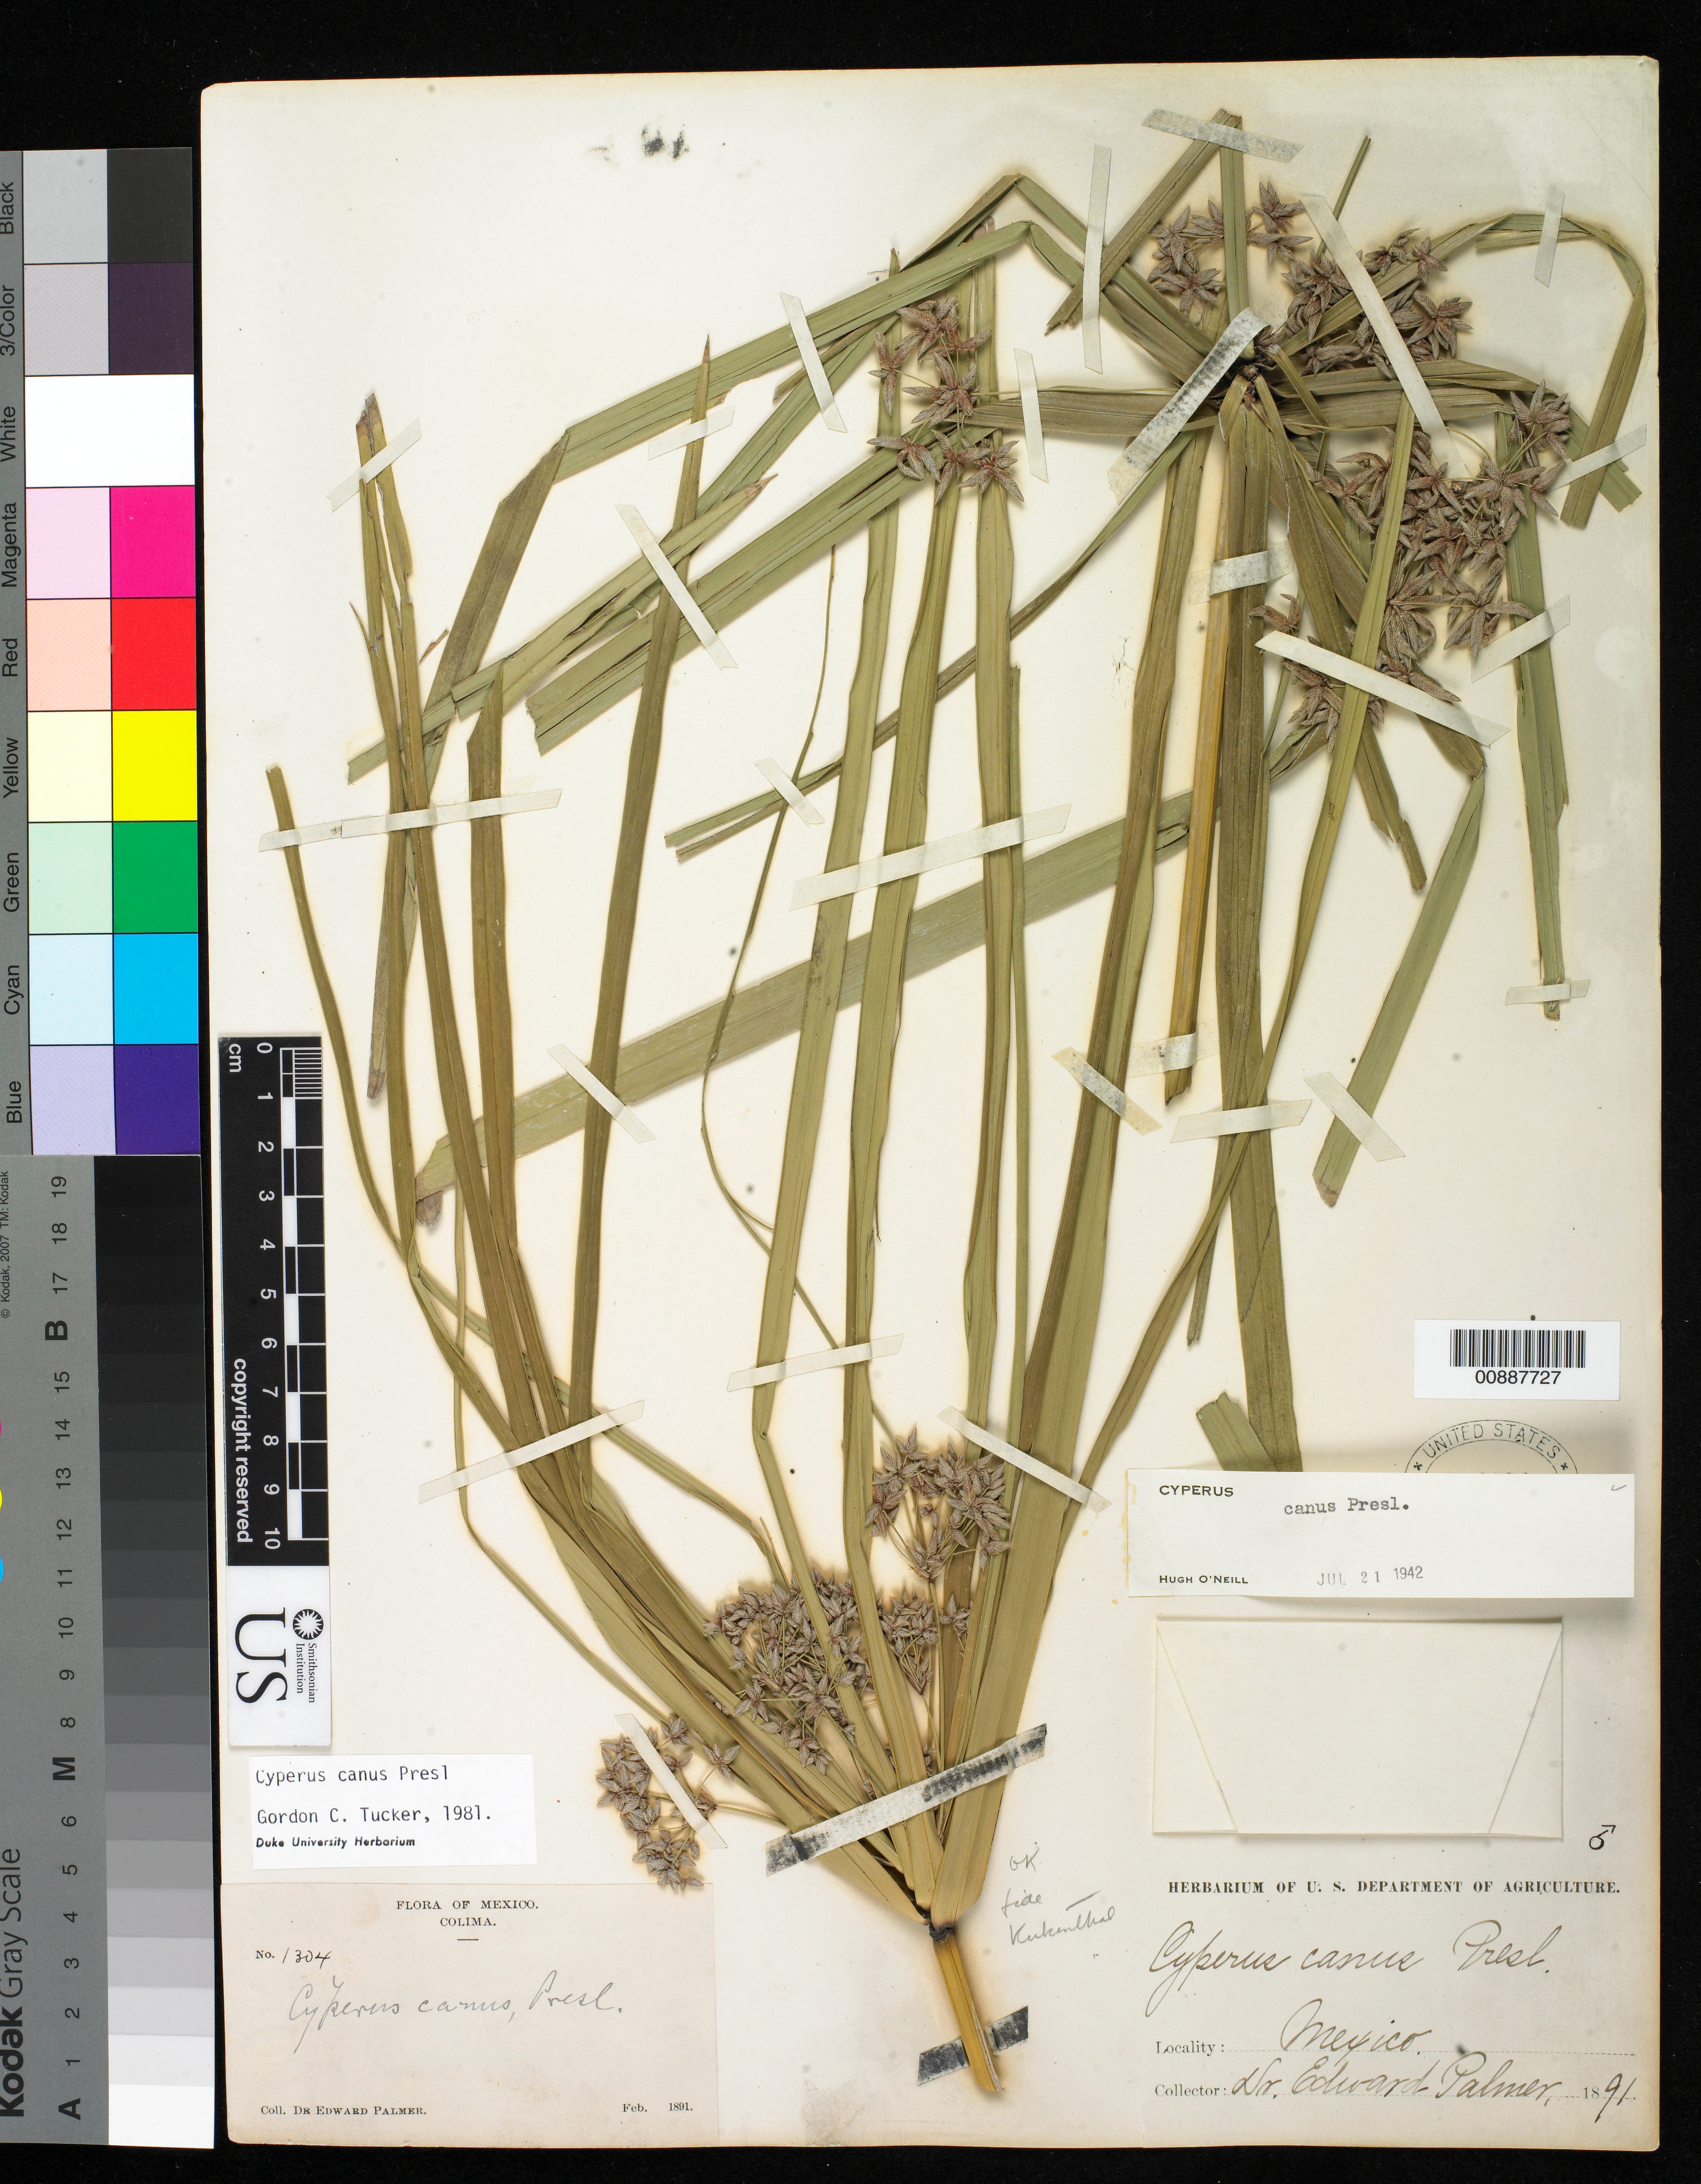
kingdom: Plantae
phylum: Tracheophyta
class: Liliopsida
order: Poales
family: Cyperaceae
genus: Cyperus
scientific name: Cyperus canus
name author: J. Presl & C. Presl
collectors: E. Palmer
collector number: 1304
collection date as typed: Feb 1891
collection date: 1891-02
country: Mexico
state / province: Colima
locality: Colima.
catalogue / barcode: US 208859